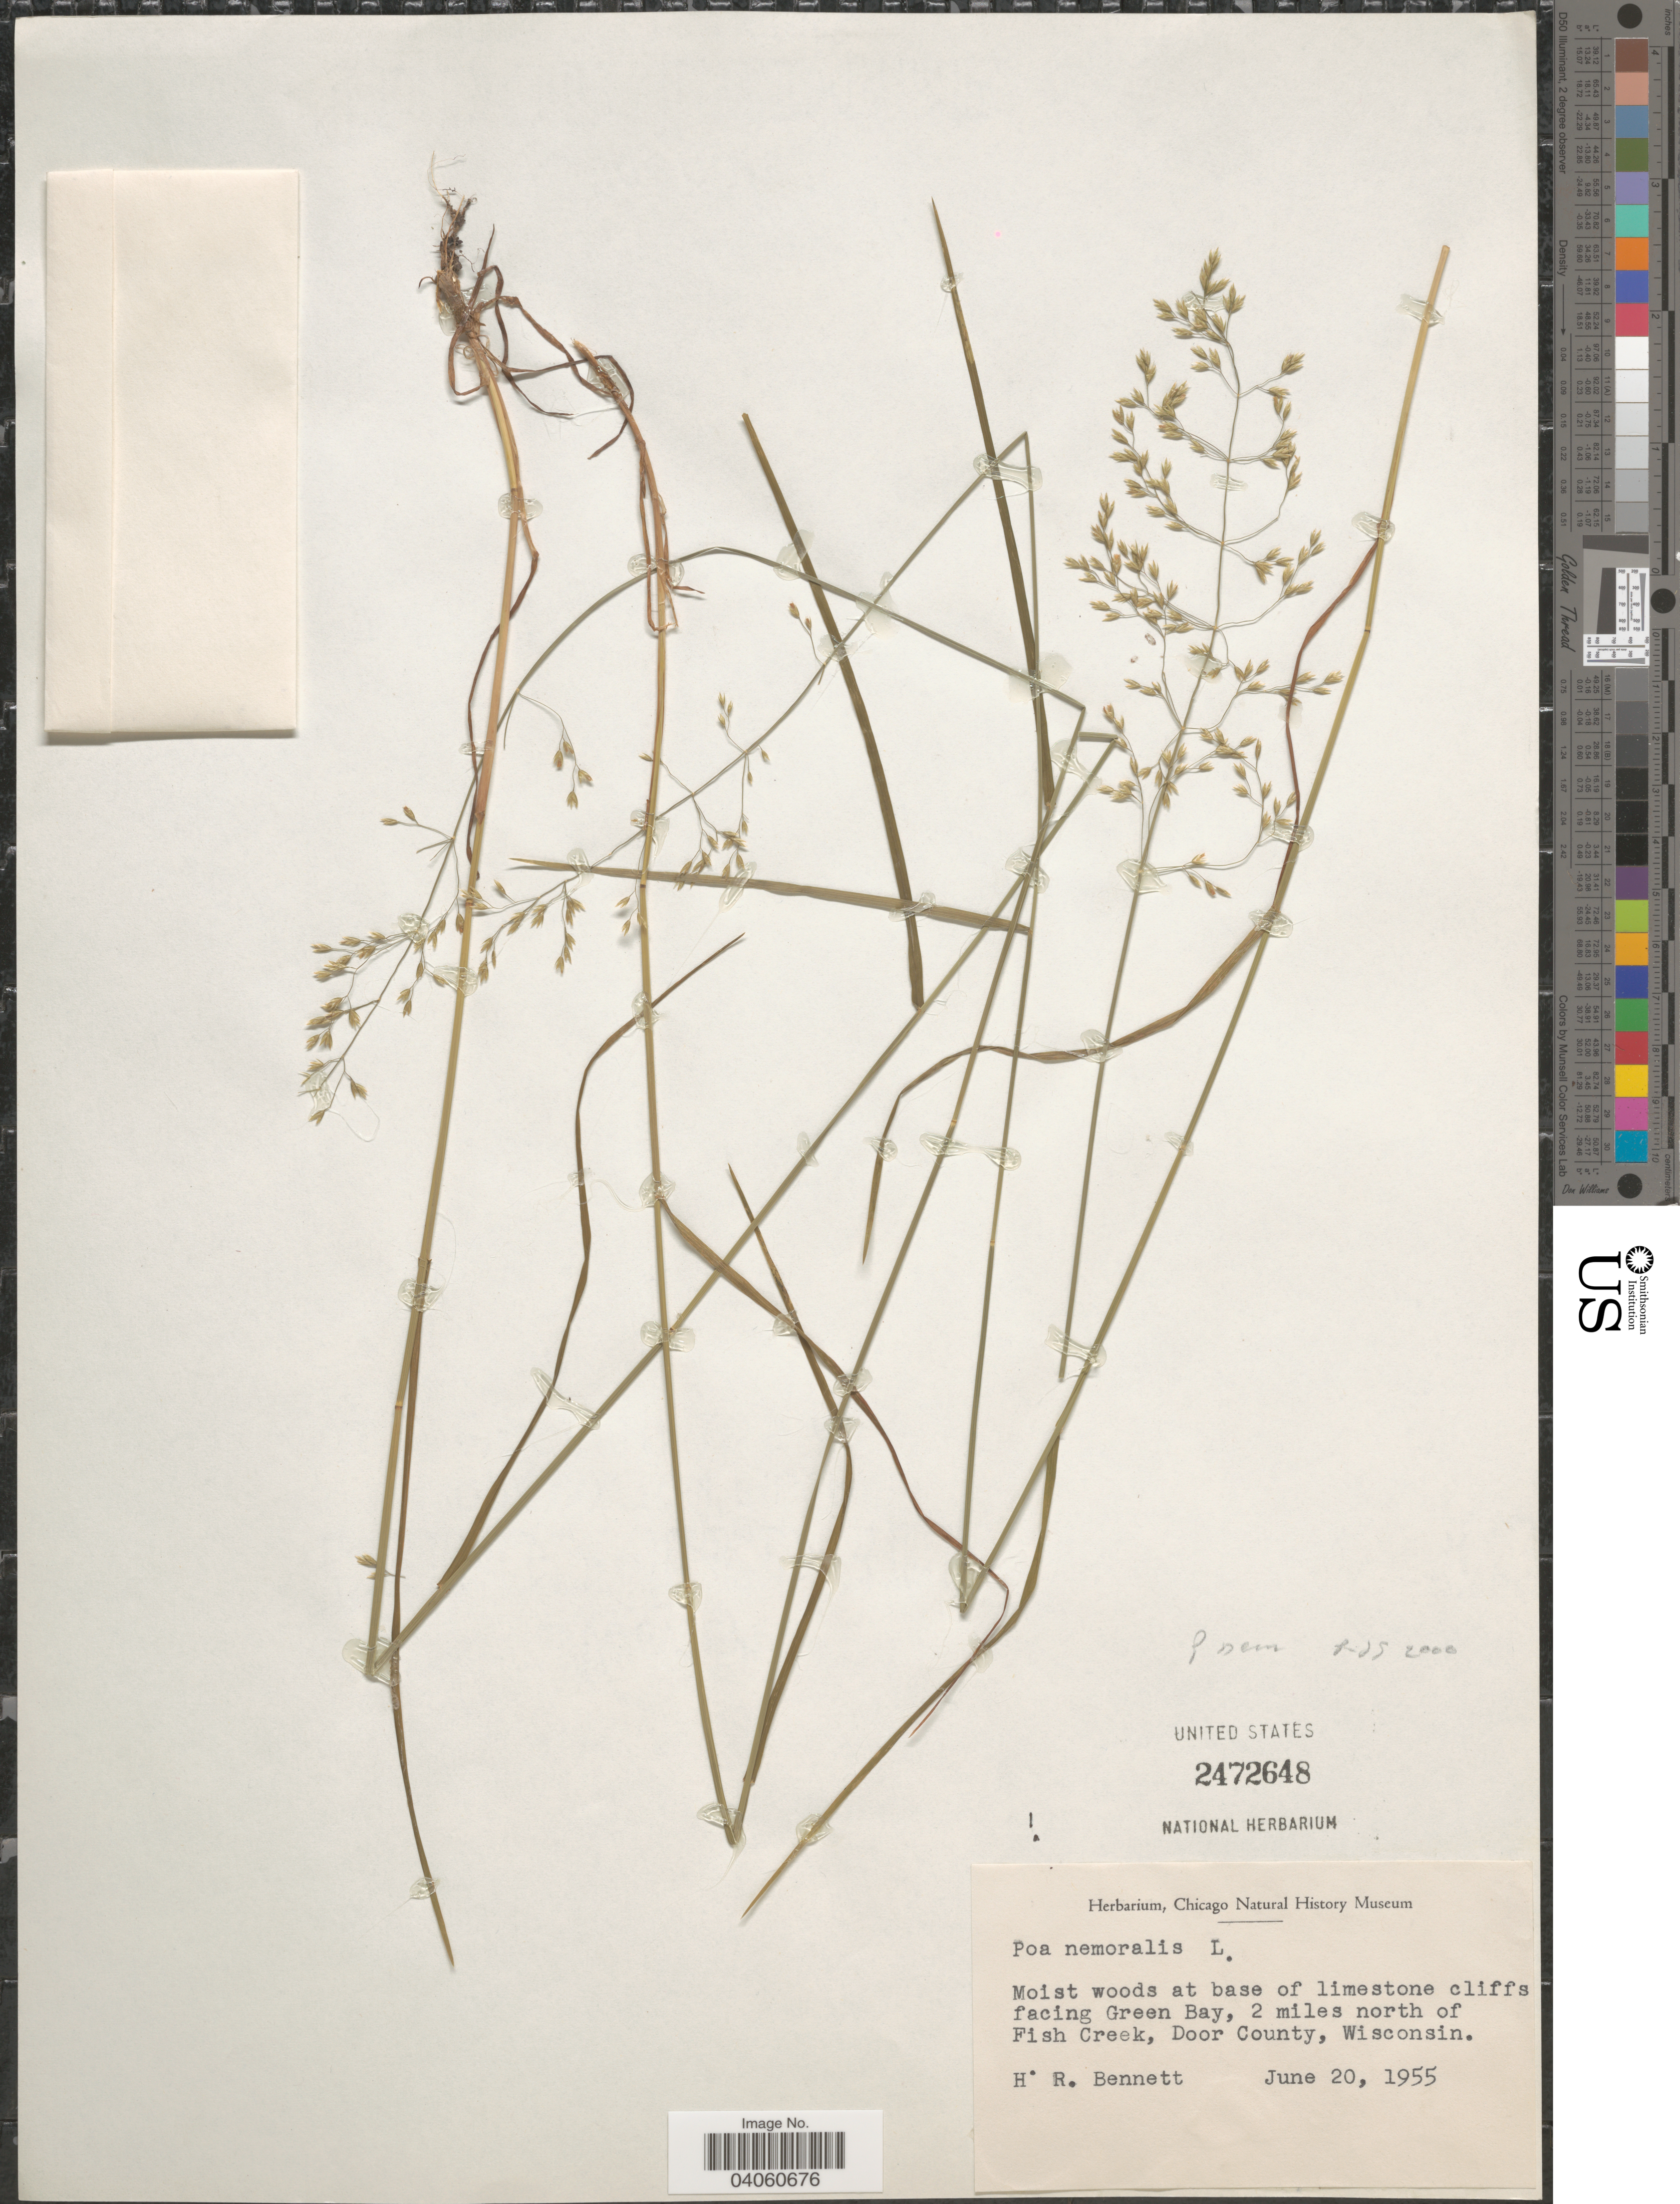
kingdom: Plantae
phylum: Tracheophyta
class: Liliopsida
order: Poales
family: Poaceae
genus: Poa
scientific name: Poa nemoralis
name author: L.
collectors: H. R. Bennett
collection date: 1955-06-20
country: United States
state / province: Wisconsin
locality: Moist woods at base of limestone cliffs facing Green Bay, 2 miles north of Fish Creek, Door County.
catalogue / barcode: US 2472648